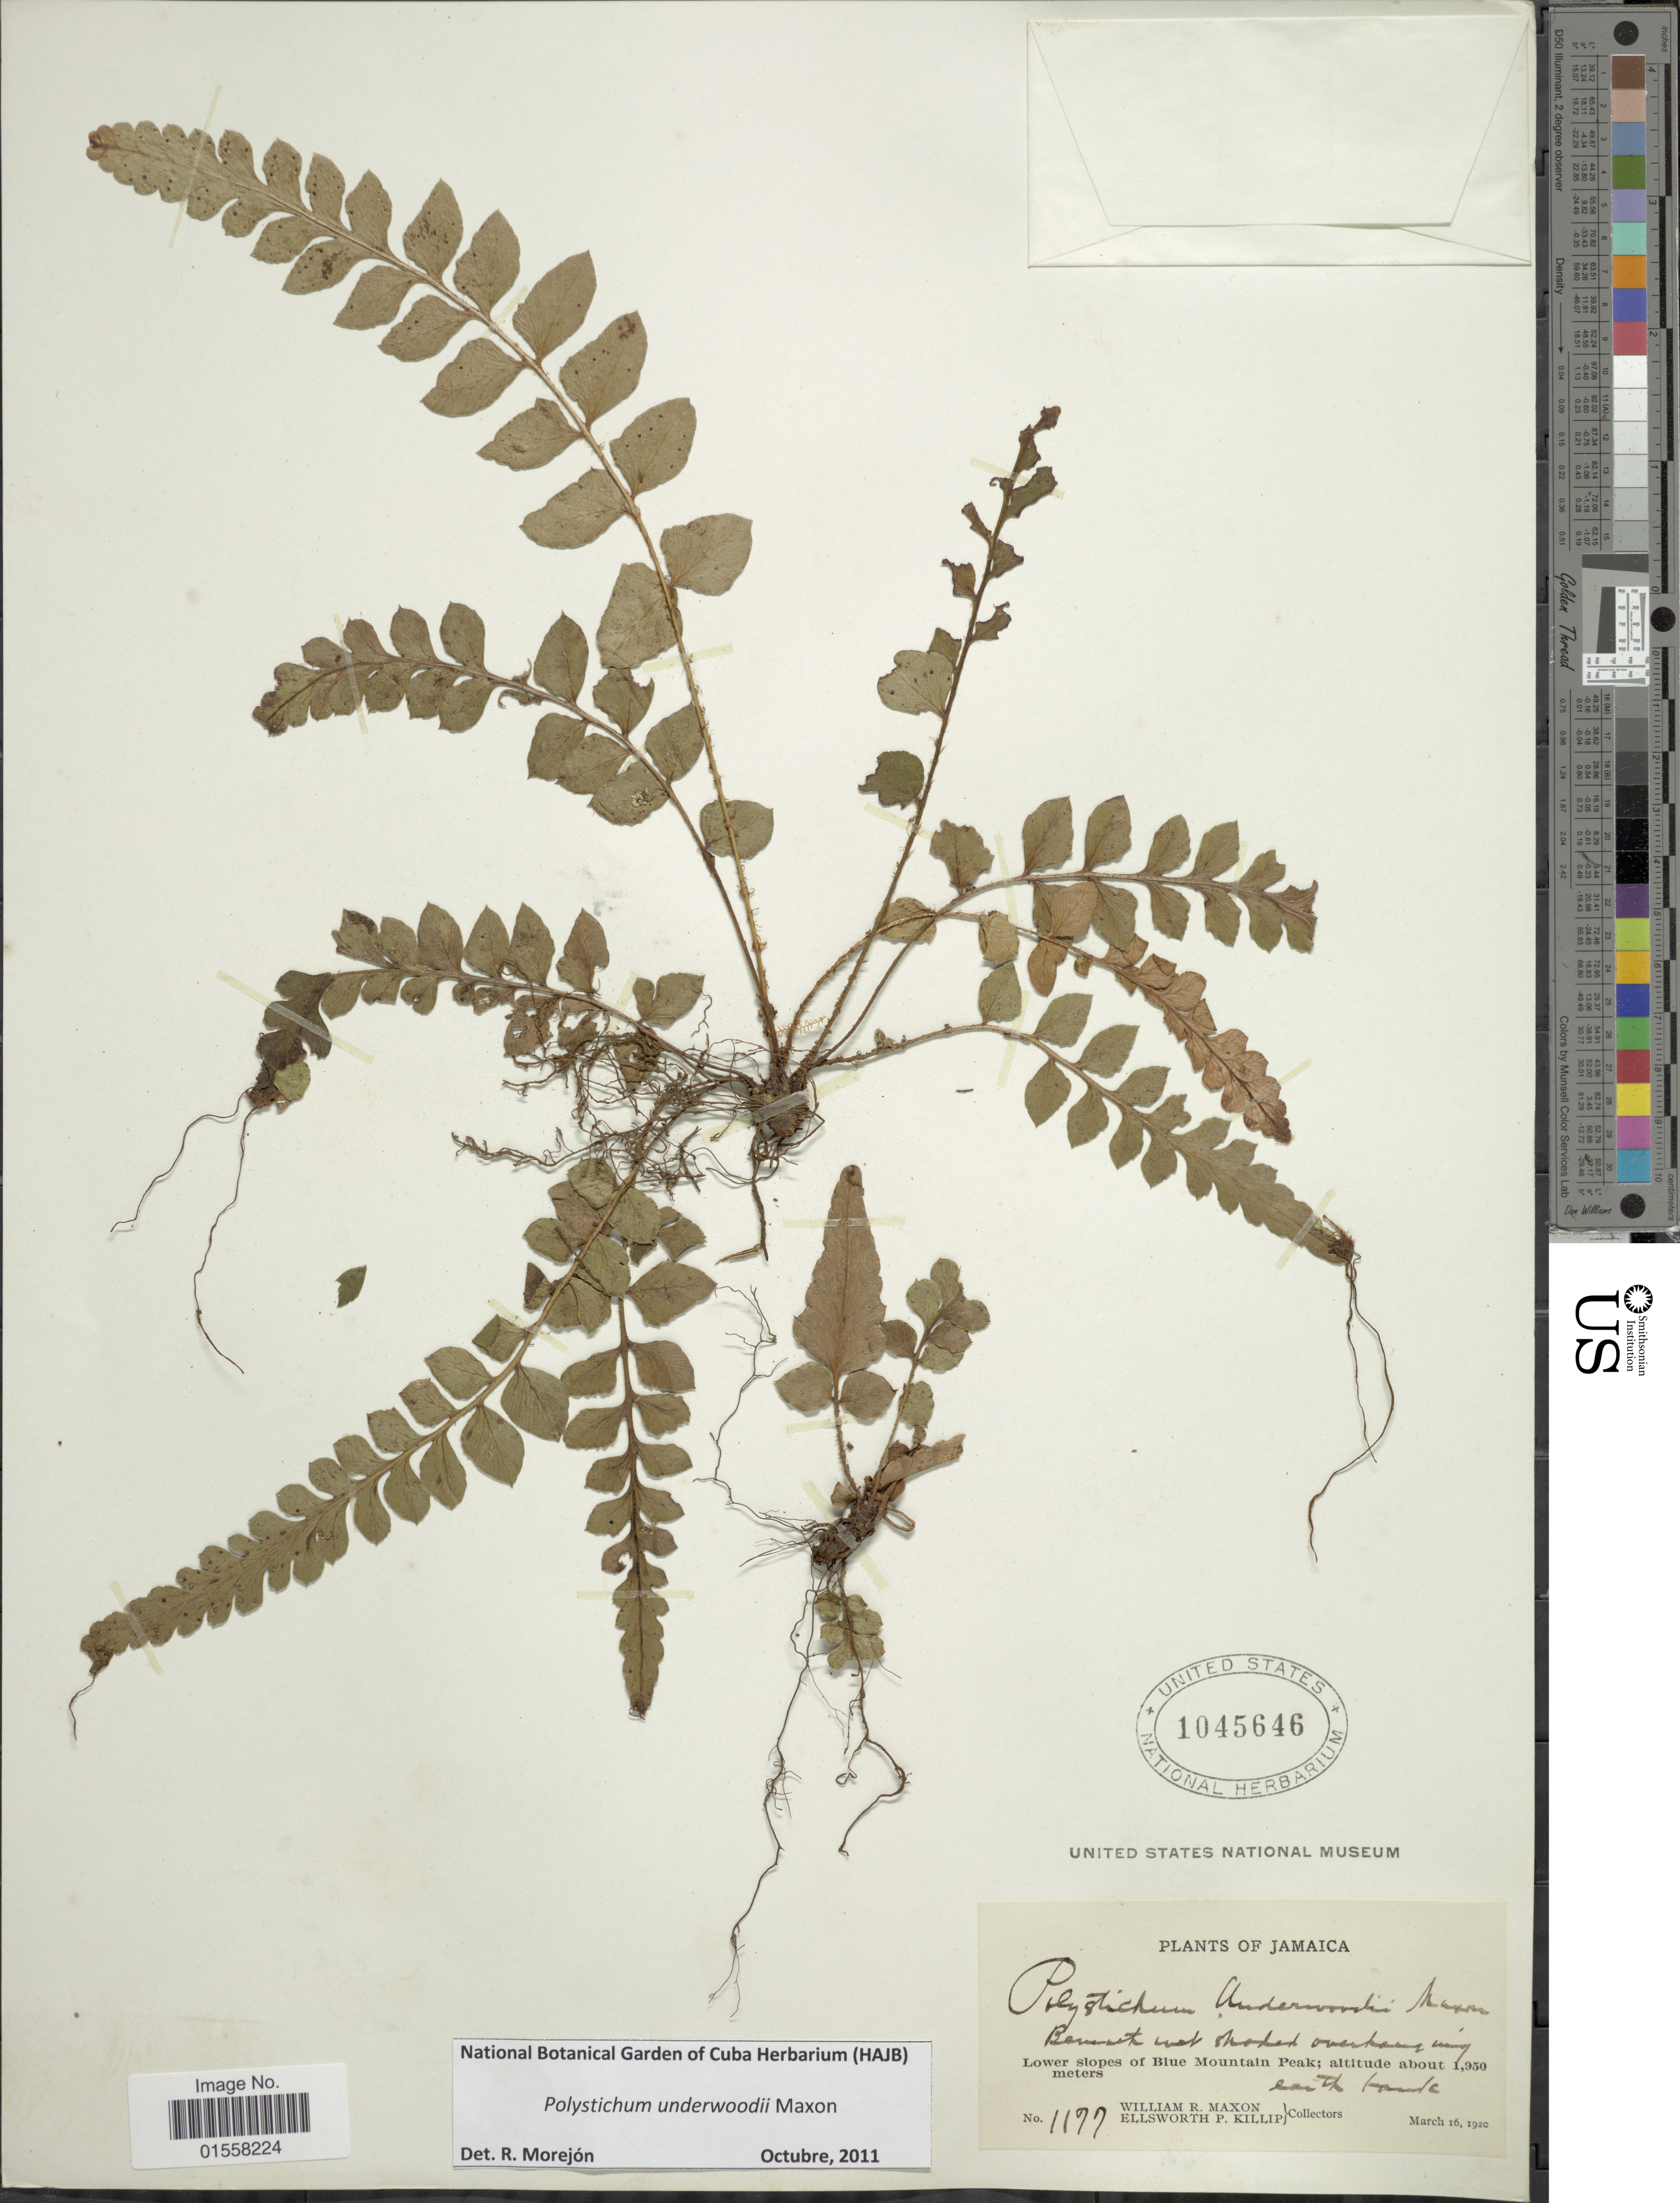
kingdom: Plantae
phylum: Tracheophyta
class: Polypodiopsida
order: Polypodiales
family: Dryopteridaceae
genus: Polystichum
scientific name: Polystichum underwoodii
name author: Maxon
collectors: W. R. Maxon & E. P. Killip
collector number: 1177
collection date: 1920-03-16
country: Jamaica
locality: Jamaica, Lower slopes of Blue mountain Peak.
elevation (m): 1950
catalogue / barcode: US 1045646